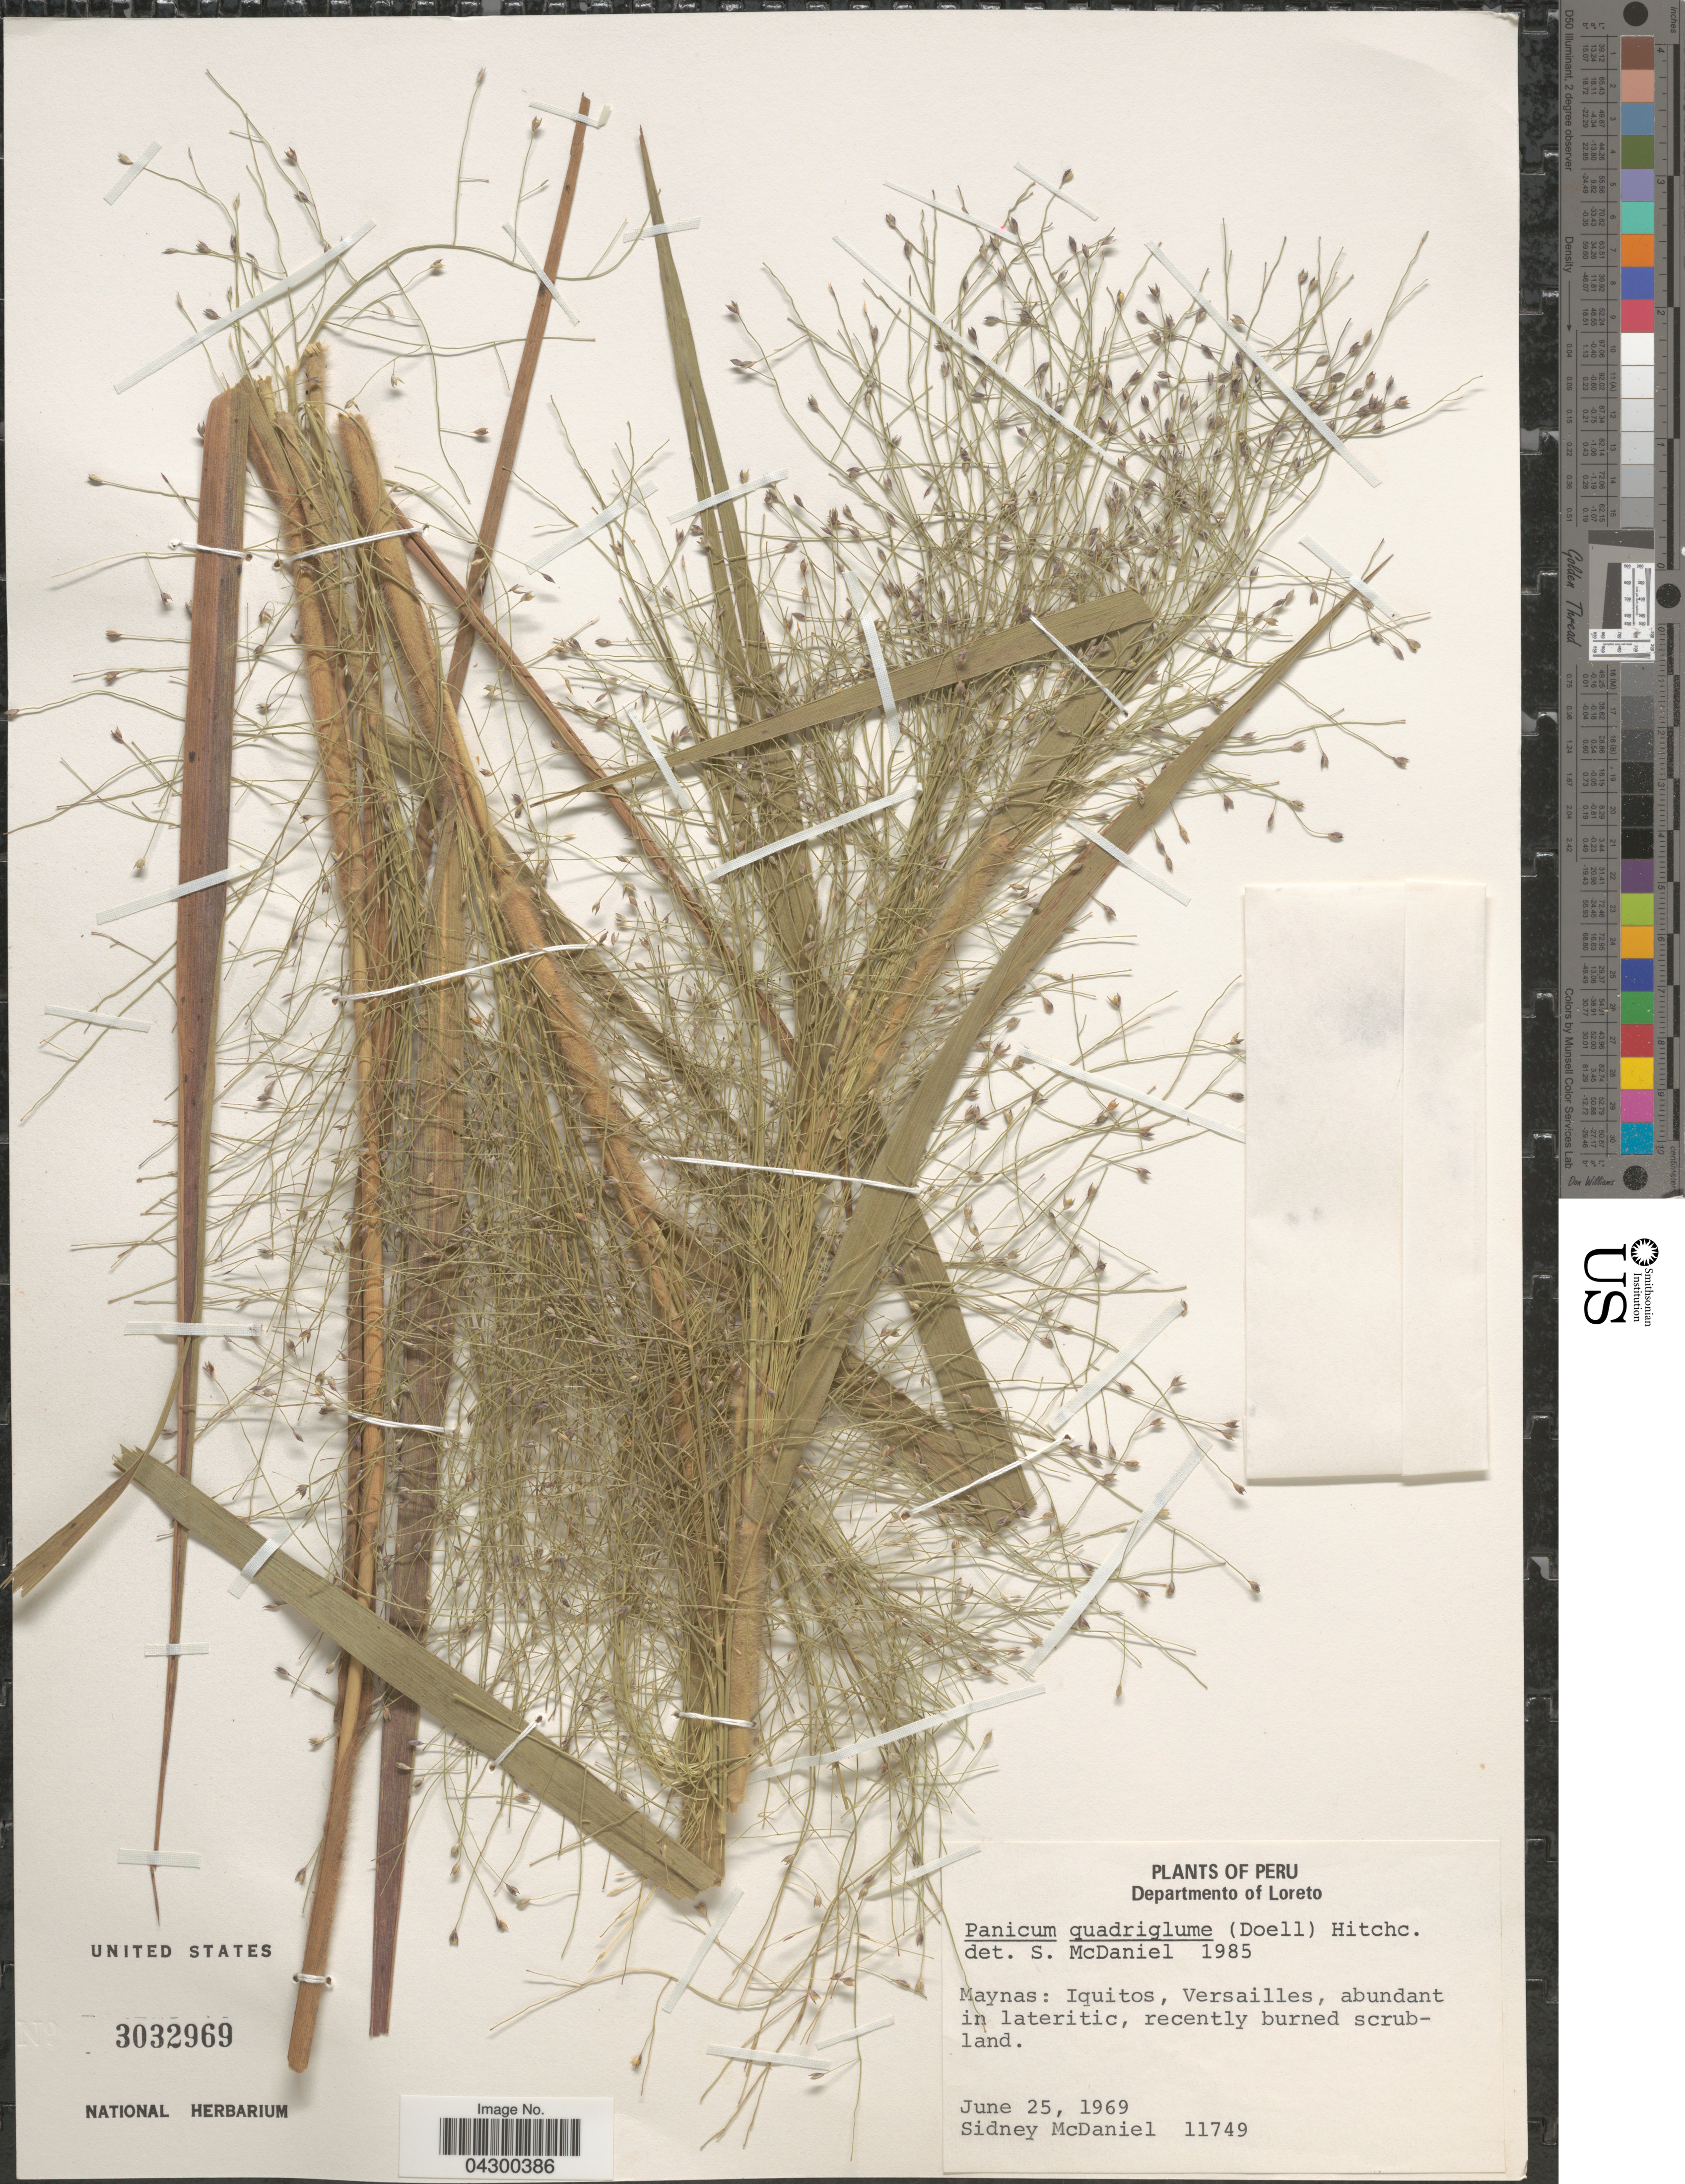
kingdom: Plantae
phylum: Tracheophyta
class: Liliopsida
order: Poales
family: Poaceae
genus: Panicum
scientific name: Panicum quadriglume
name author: (Döll) Hitchc.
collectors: S. McDaniel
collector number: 11749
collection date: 1969-06-25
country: Peru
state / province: Loreto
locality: Departmento of Loreto. Iquitos, Versailles, abundant in lateritic, recently burned scrubland.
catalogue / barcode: US 3032969